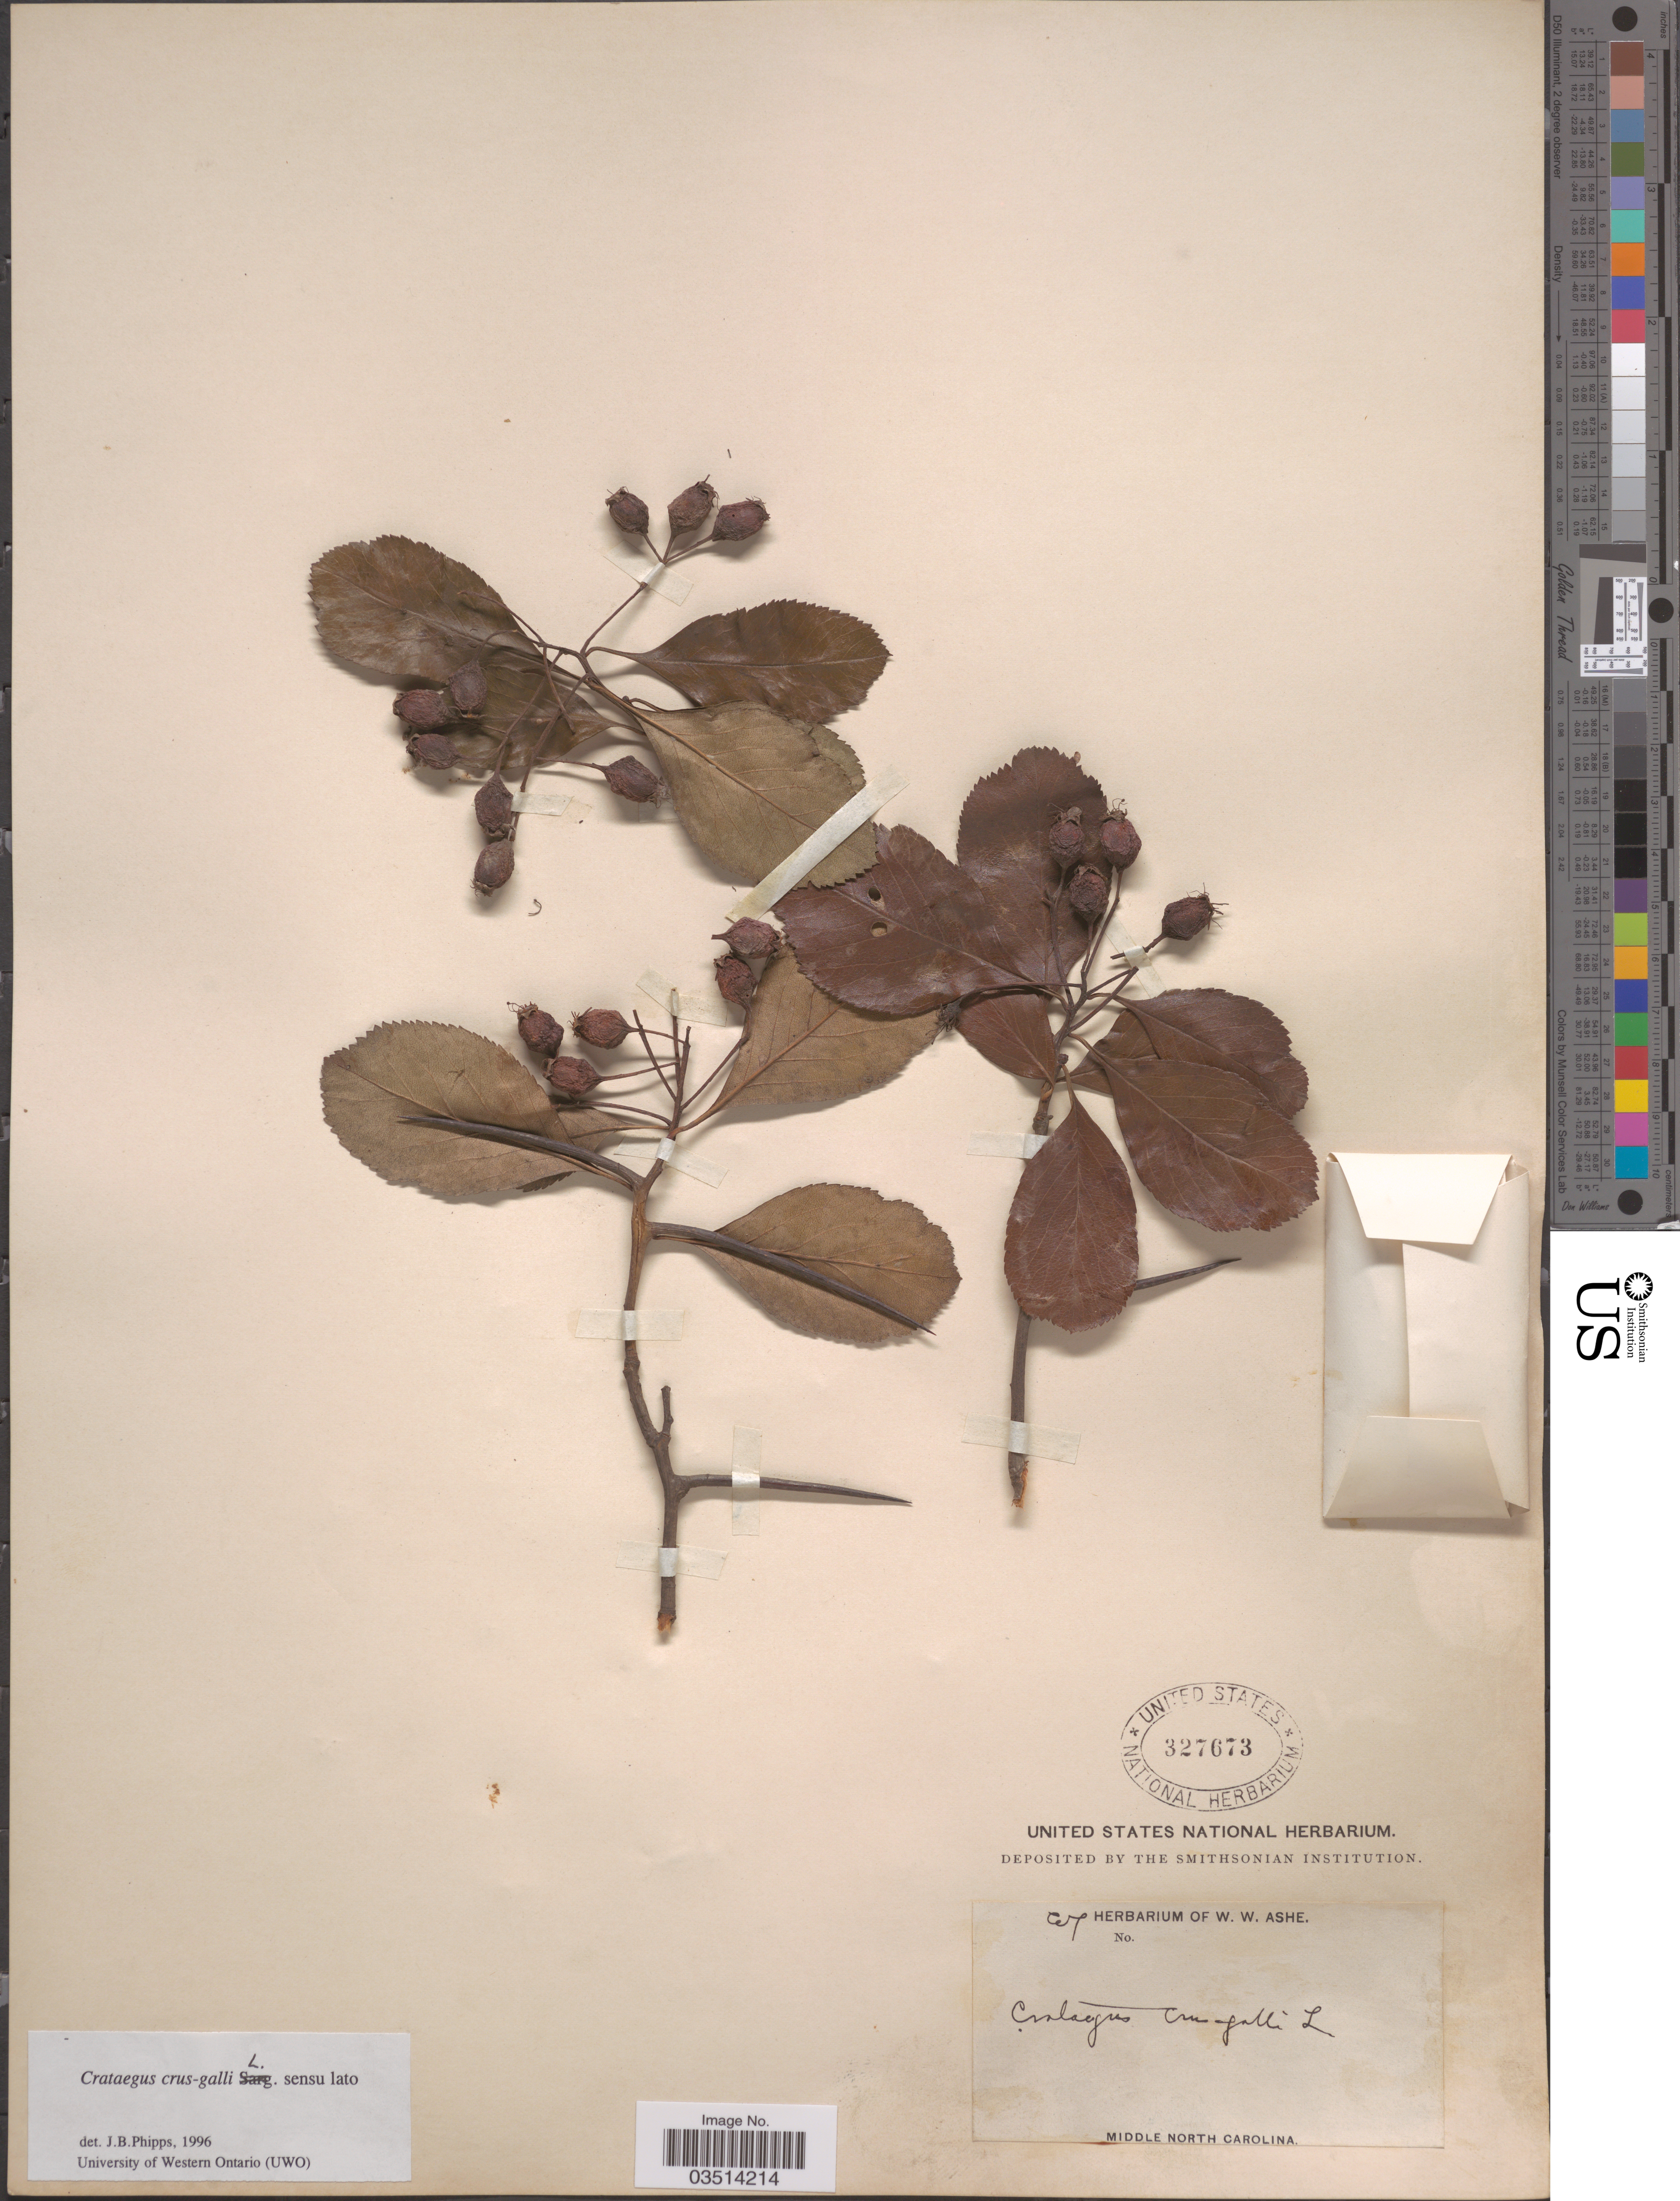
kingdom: Plantae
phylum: Tracheophyta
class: Magnoliopsida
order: Rosales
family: Rosaceae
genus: Crataegus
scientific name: Crataegus crus-galli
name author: L.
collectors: ex herb. W.W. Ashe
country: United States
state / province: North Carolina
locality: Middle North Carolina.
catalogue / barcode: US 327673